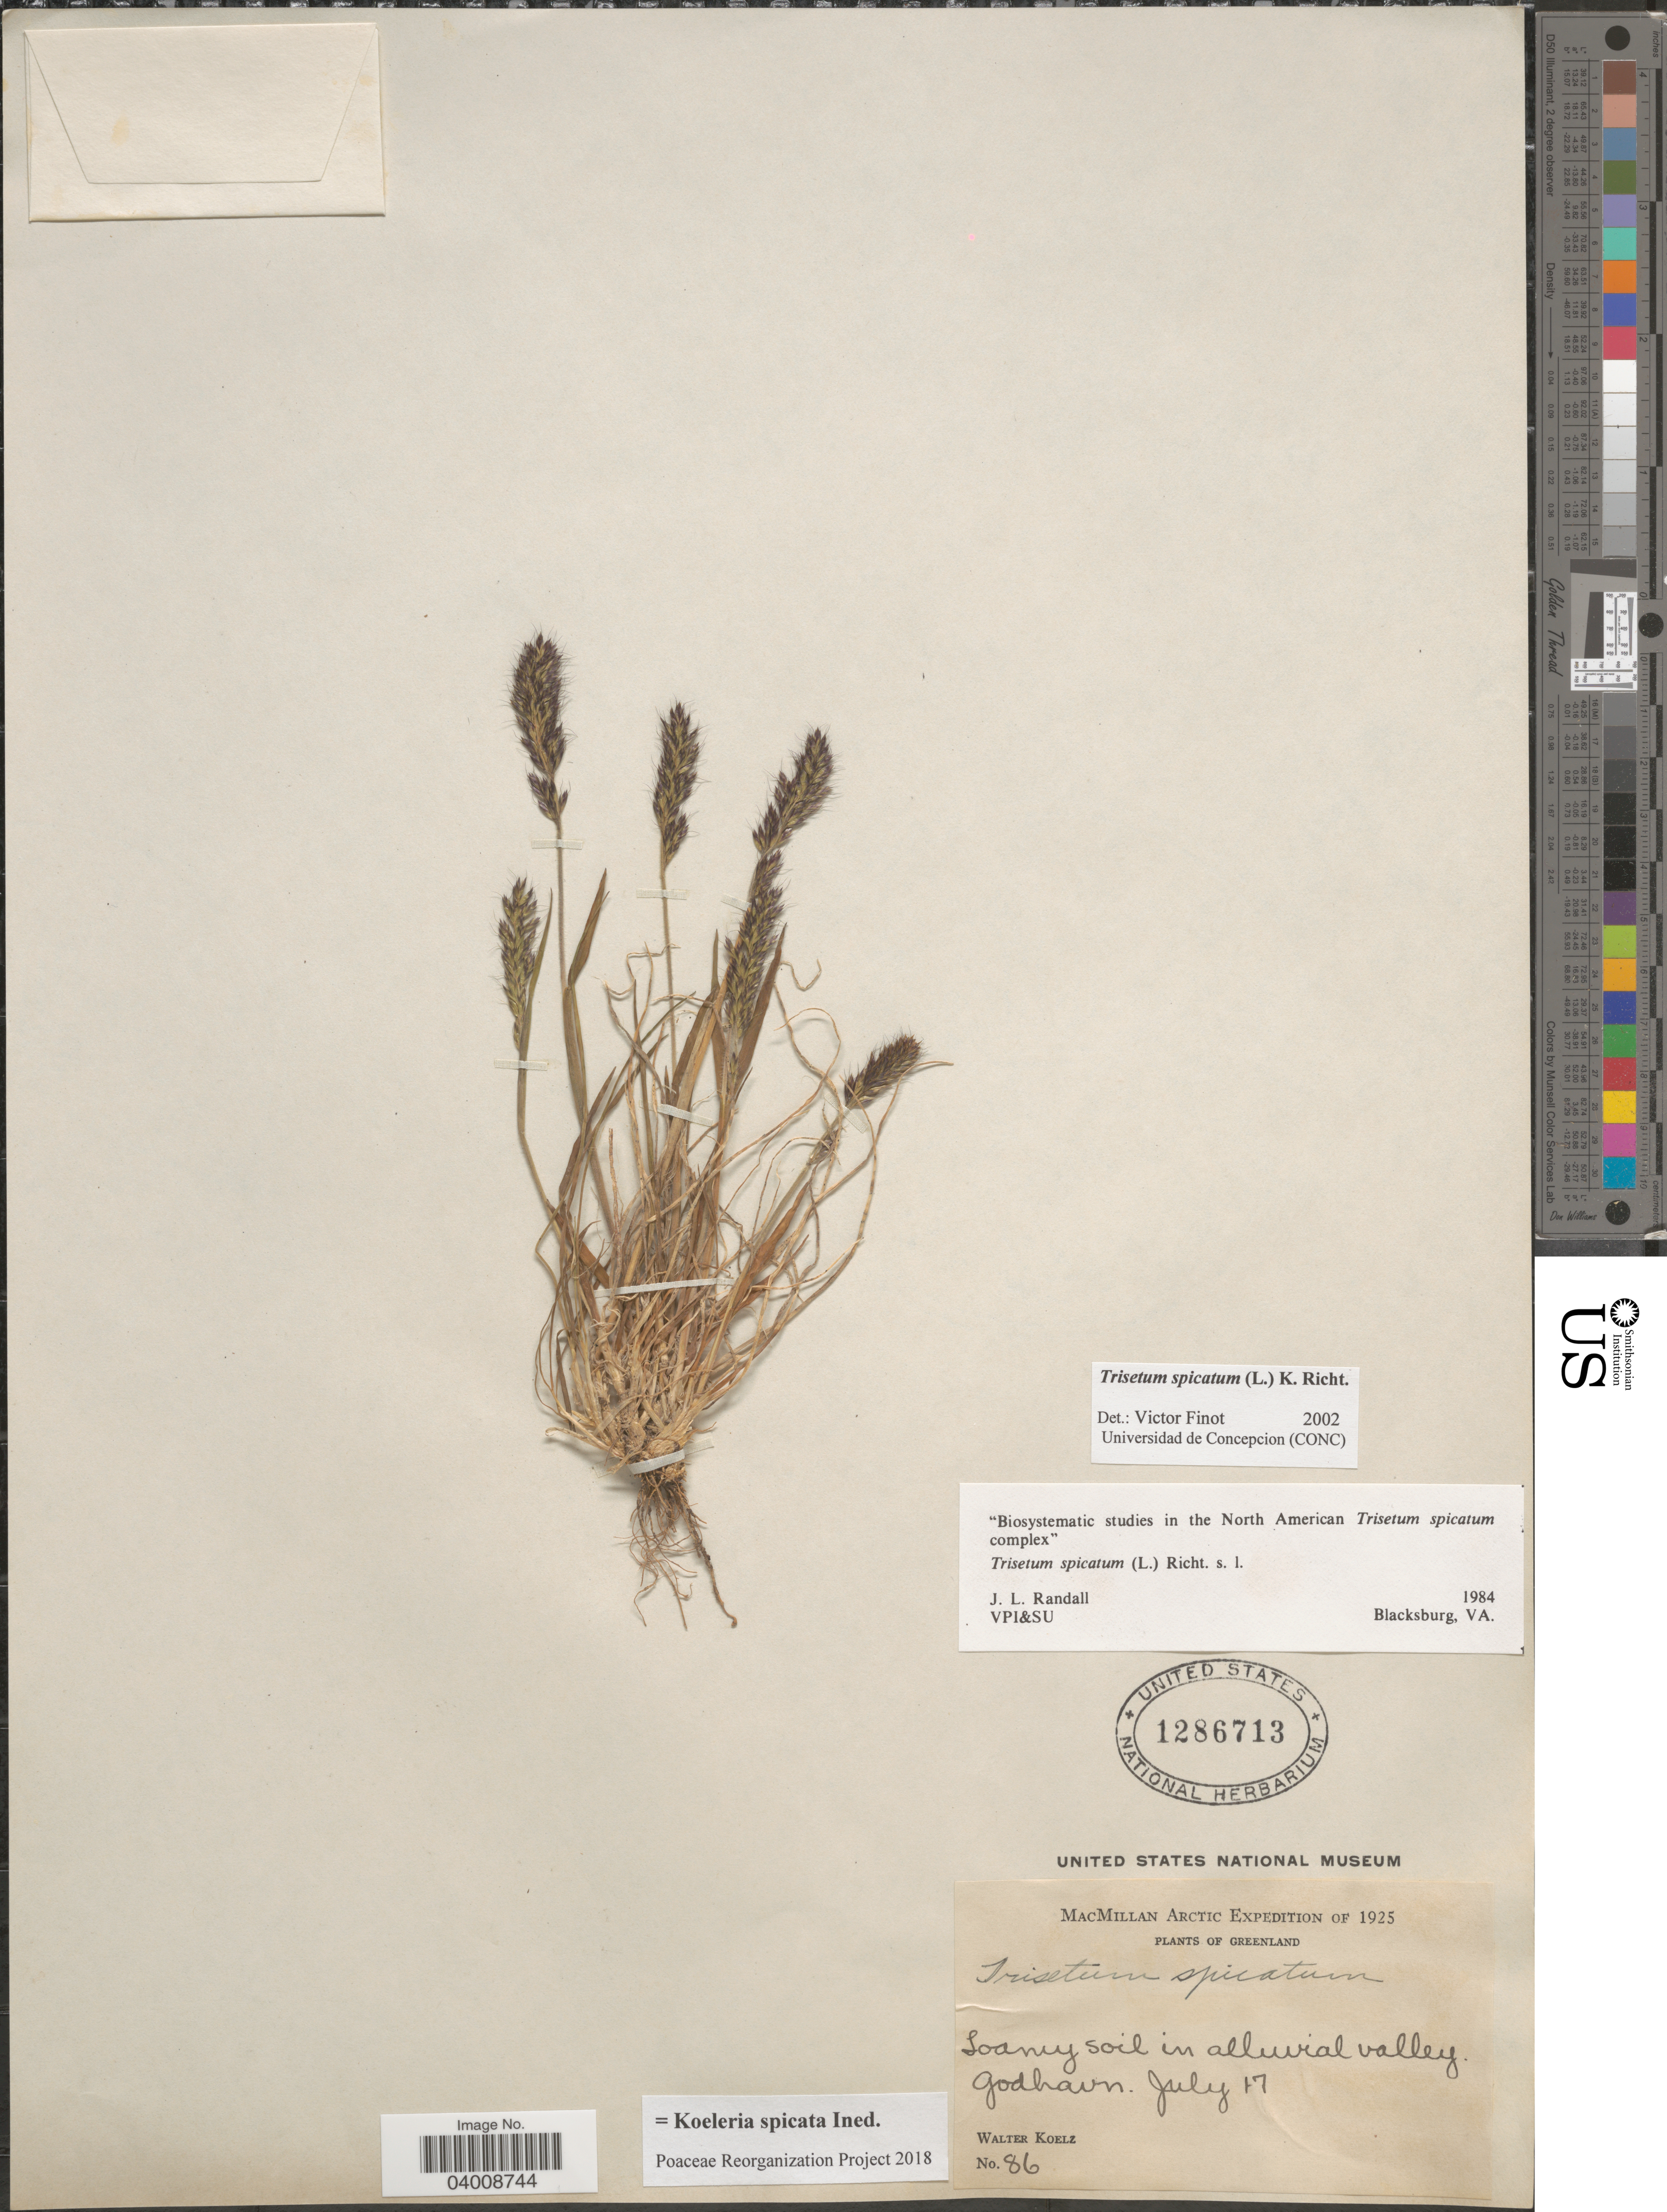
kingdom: Plantae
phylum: Tracheophyta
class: Liliopsida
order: Poales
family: Poaceae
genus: Koeleria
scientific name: Koeleria spicata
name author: (L.) Barberá et al.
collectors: W. N. Koelz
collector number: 86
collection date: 1925-07-17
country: Greenland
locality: Godhavn.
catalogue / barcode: US 1286713